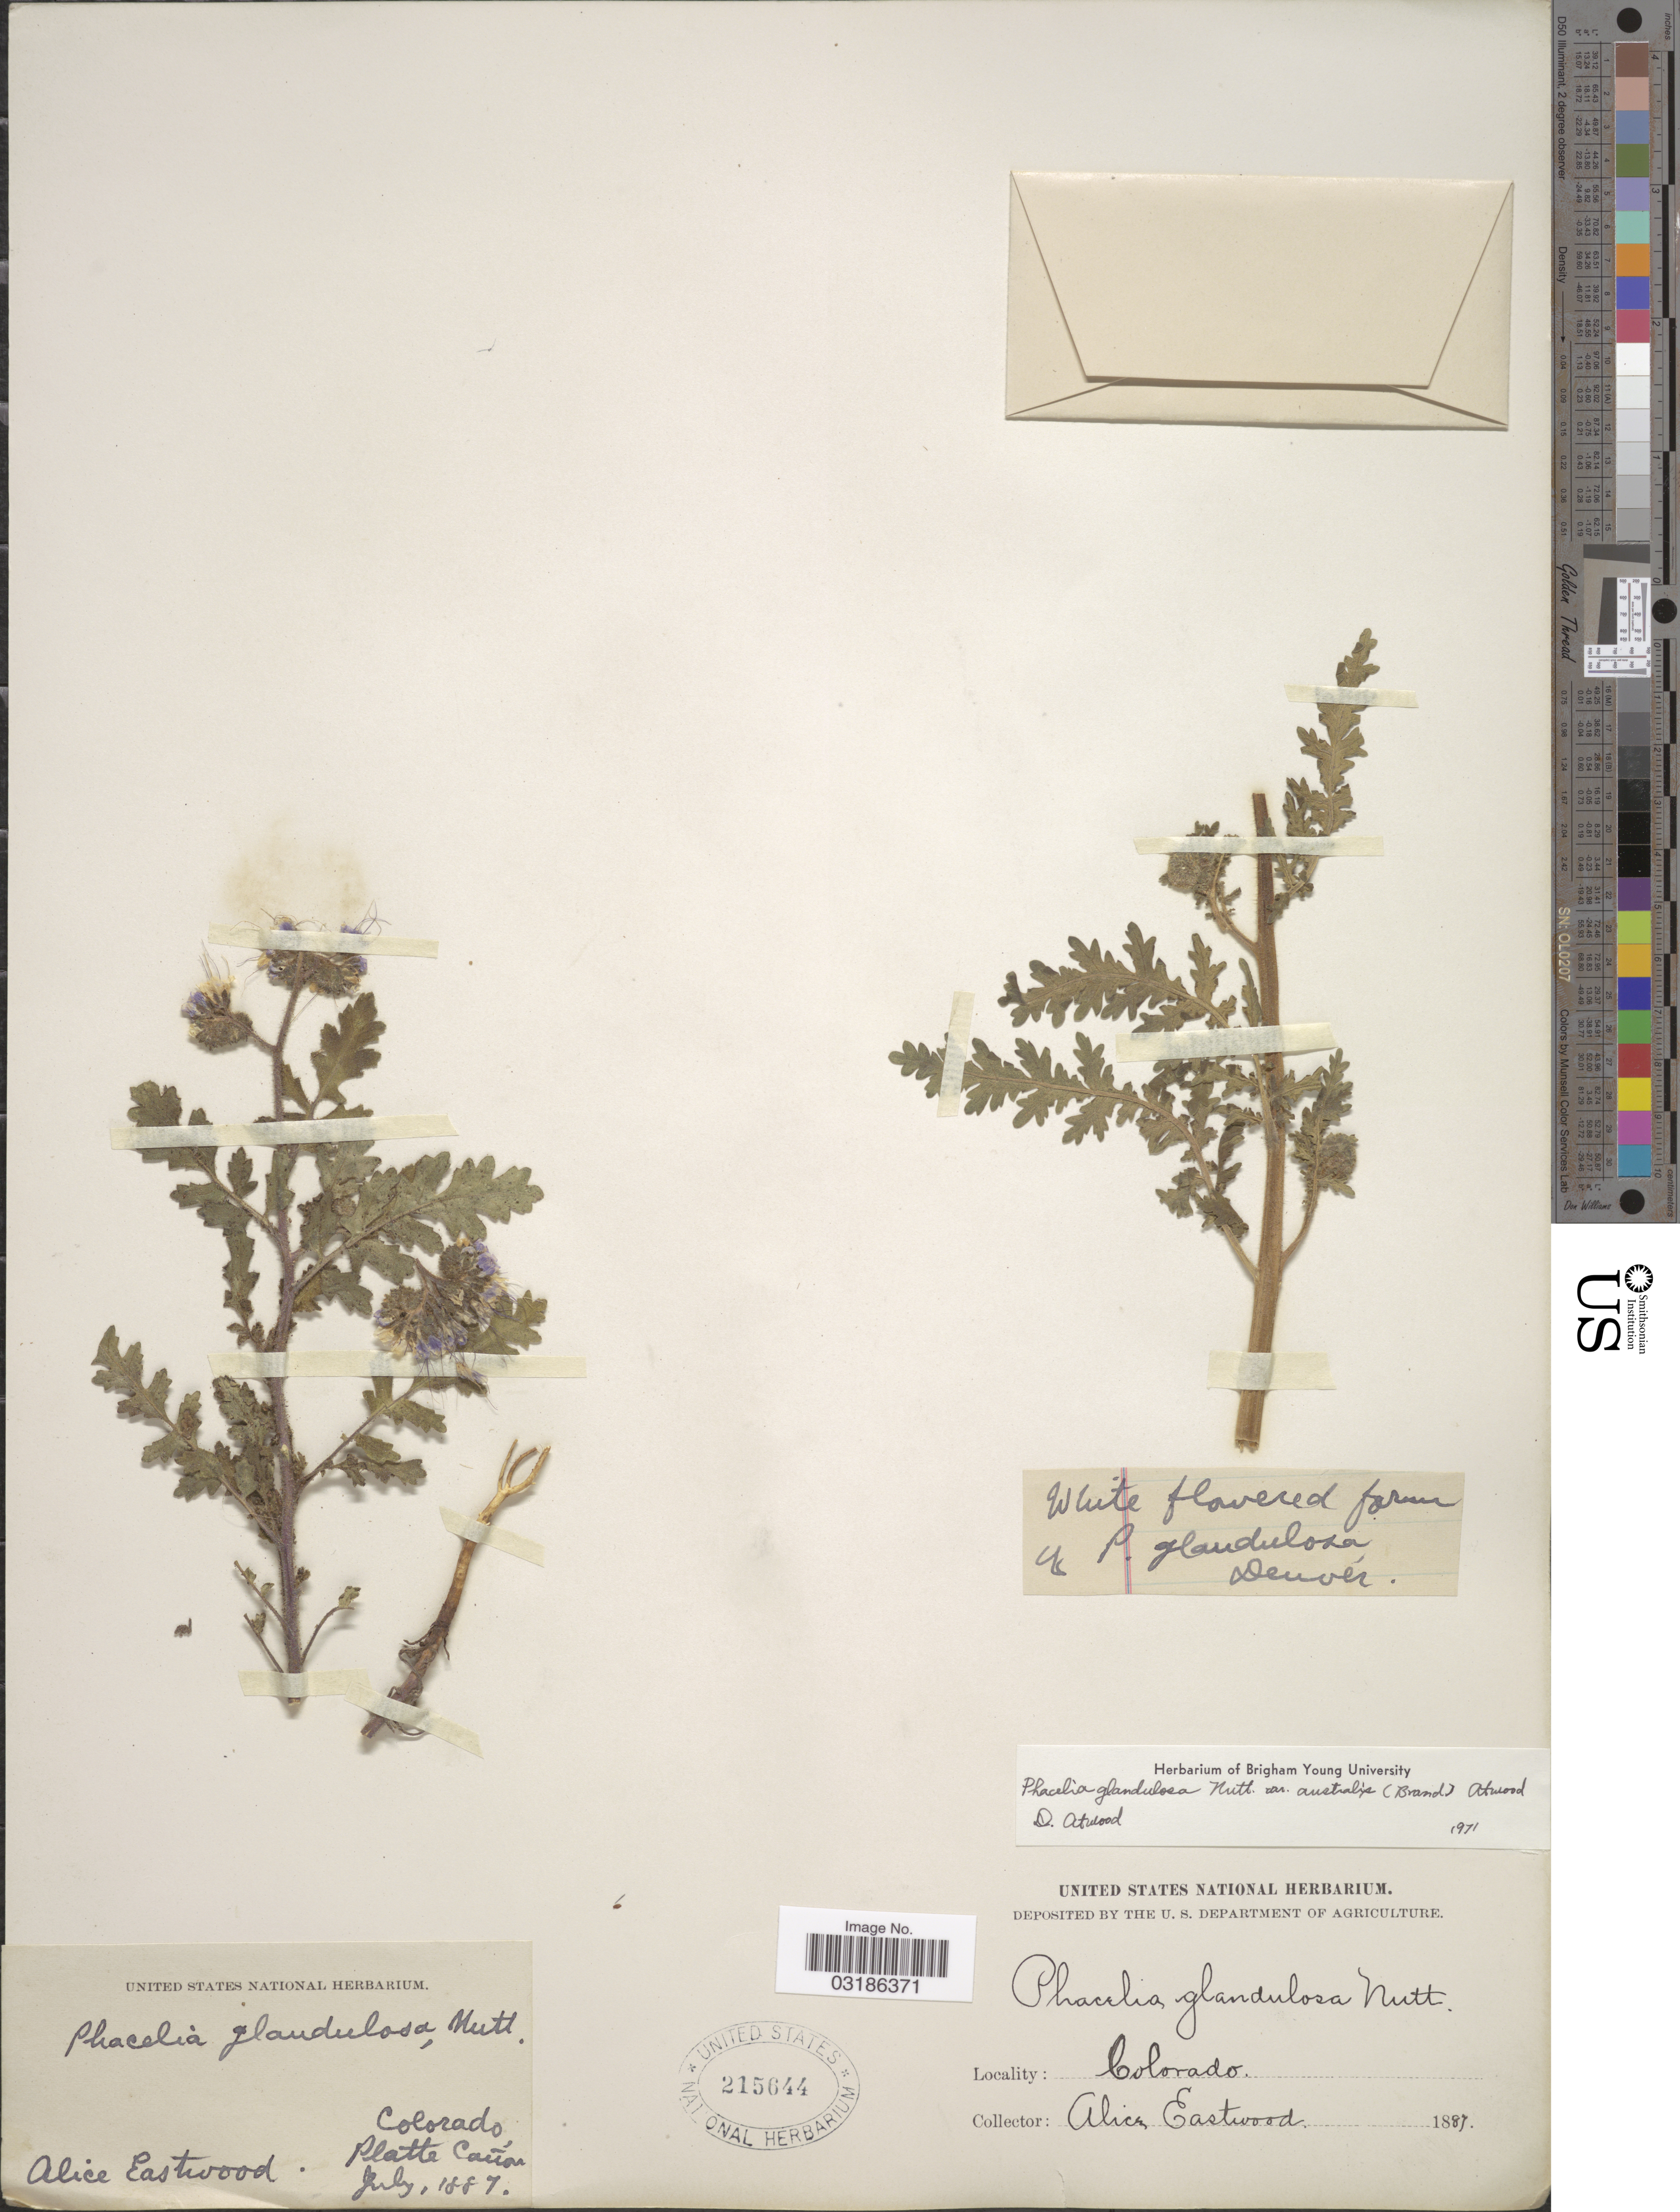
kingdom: Plantae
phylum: Tracheophyta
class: Magnoliopsida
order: Boraginales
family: Hydrophyllaceae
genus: Phacelia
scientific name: Phacelia glandulosa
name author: Nutt.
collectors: A. Eastwood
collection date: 1887-07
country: United States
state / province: Colorado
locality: Platte Cañon.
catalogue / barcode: US 215644